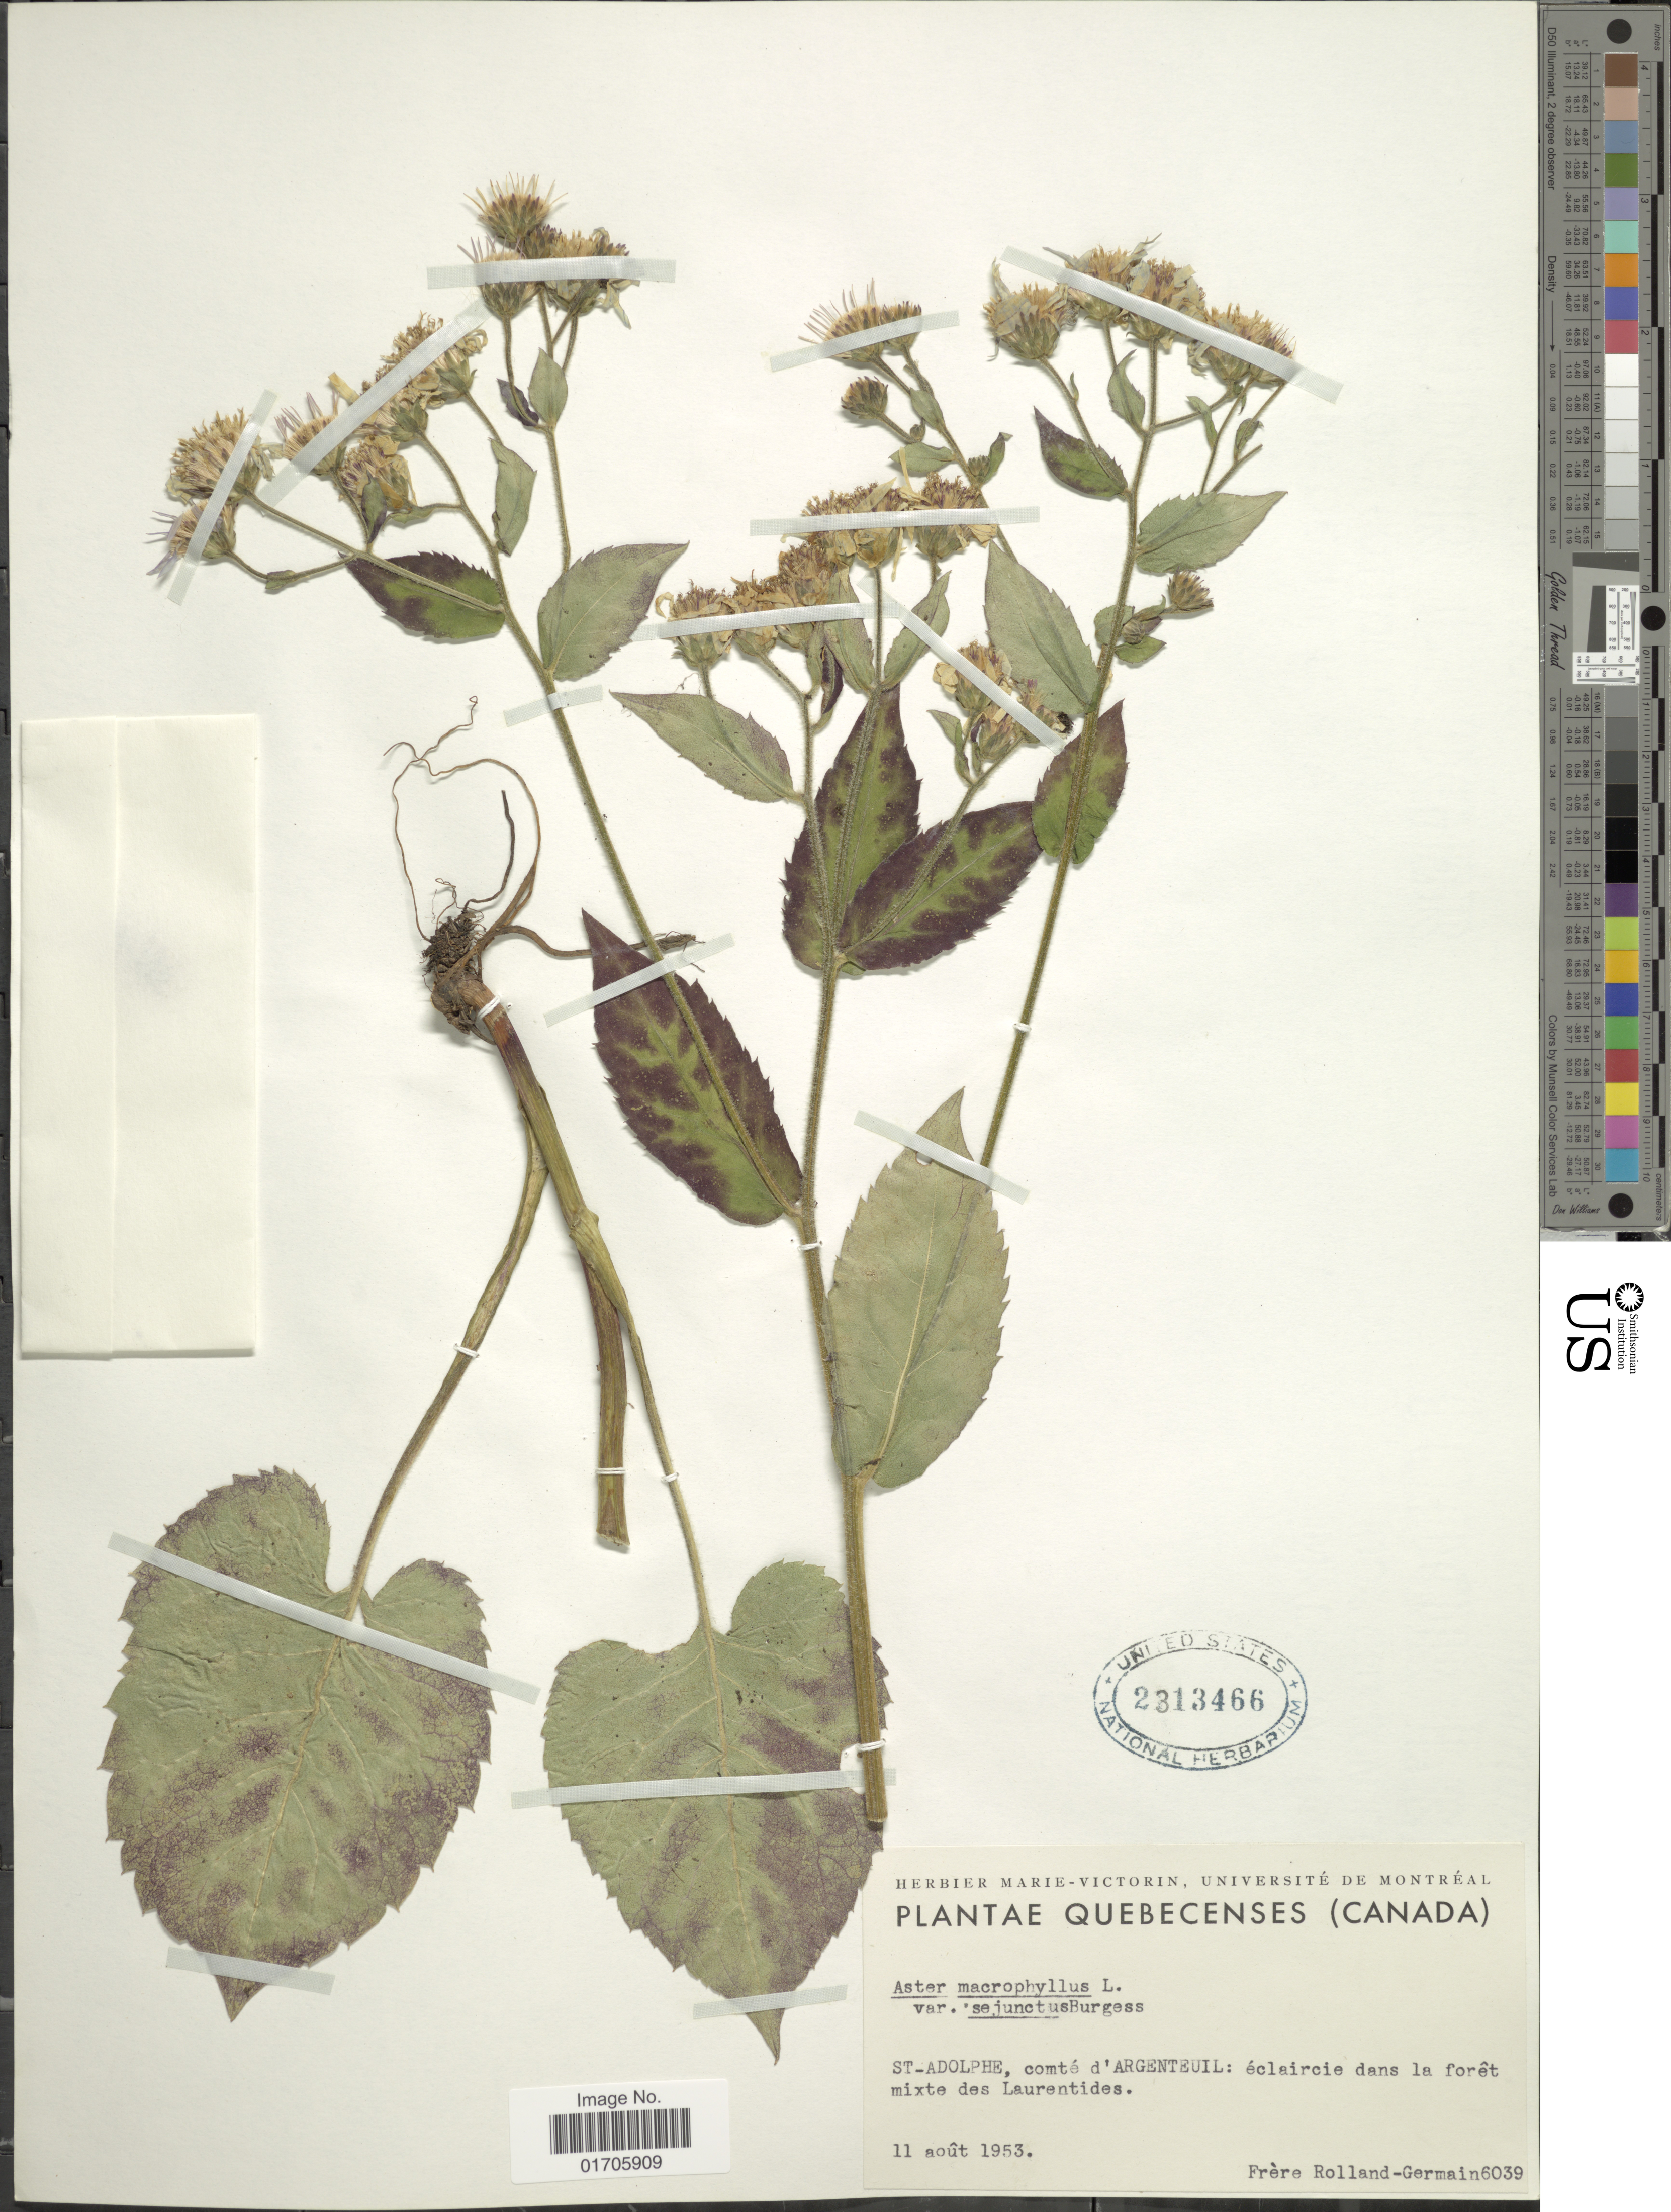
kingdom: Plantae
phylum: Tracheophyta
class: Magnoliopsida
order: Asterales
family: Asteraceae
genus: Eurybia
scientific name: Eurybia macrophylla var. ianthina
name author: (E.S. Burgess) G. Wilh. & Rericha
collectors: Rolland-Germain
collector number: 6039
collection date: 1953-08-11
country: Canada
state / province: Quebec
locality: Quebecenses (Canada). St-Adolphe, comté d'Argenteuil: éclaircie dans la forêt mixte des Laurentides.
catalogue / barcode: US 2313466